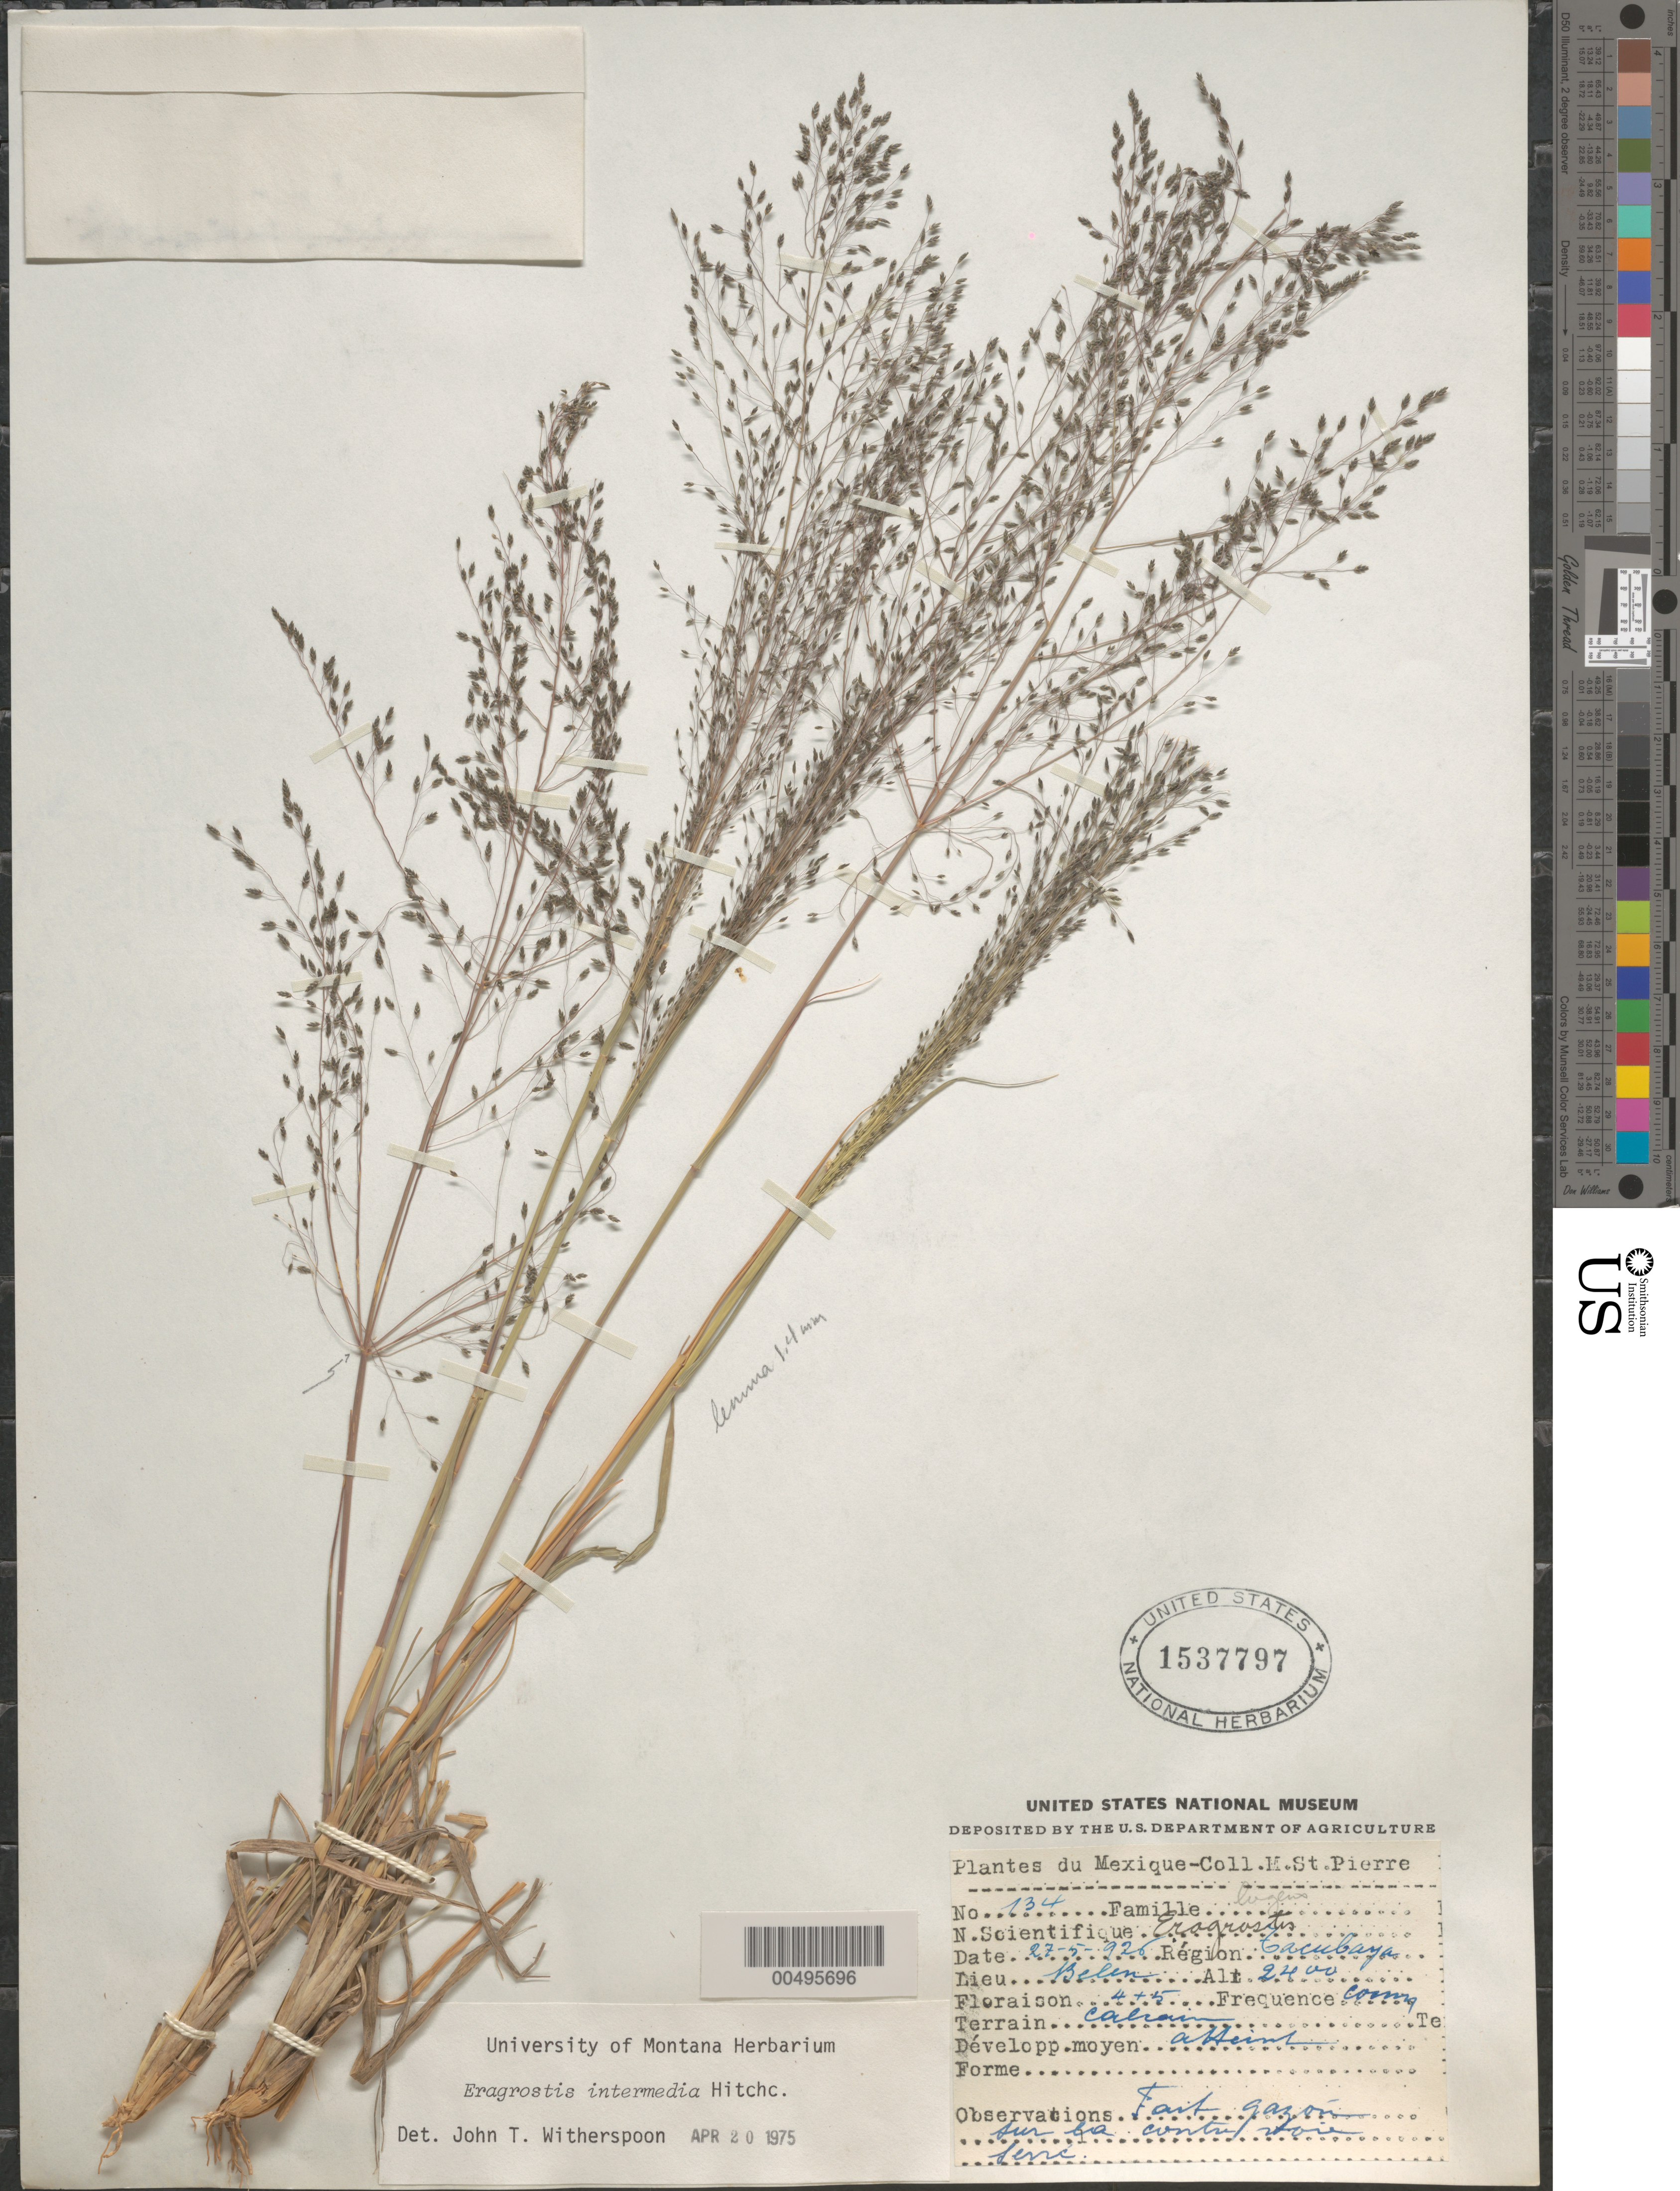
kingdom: Plantae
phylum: Tracheophyta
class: Liliopsida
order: Poales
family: Poaceae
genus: Eragrostis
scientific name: Eragrostis intermedia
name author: Hitchc.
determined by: Witherspoon, John T.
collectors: M. Saint-Pierre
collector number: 134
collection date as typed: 27 May 1926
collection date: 1926-05-27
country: Mexico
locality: Tacubaya, Belen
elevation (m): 2400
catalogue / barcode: US 1537797